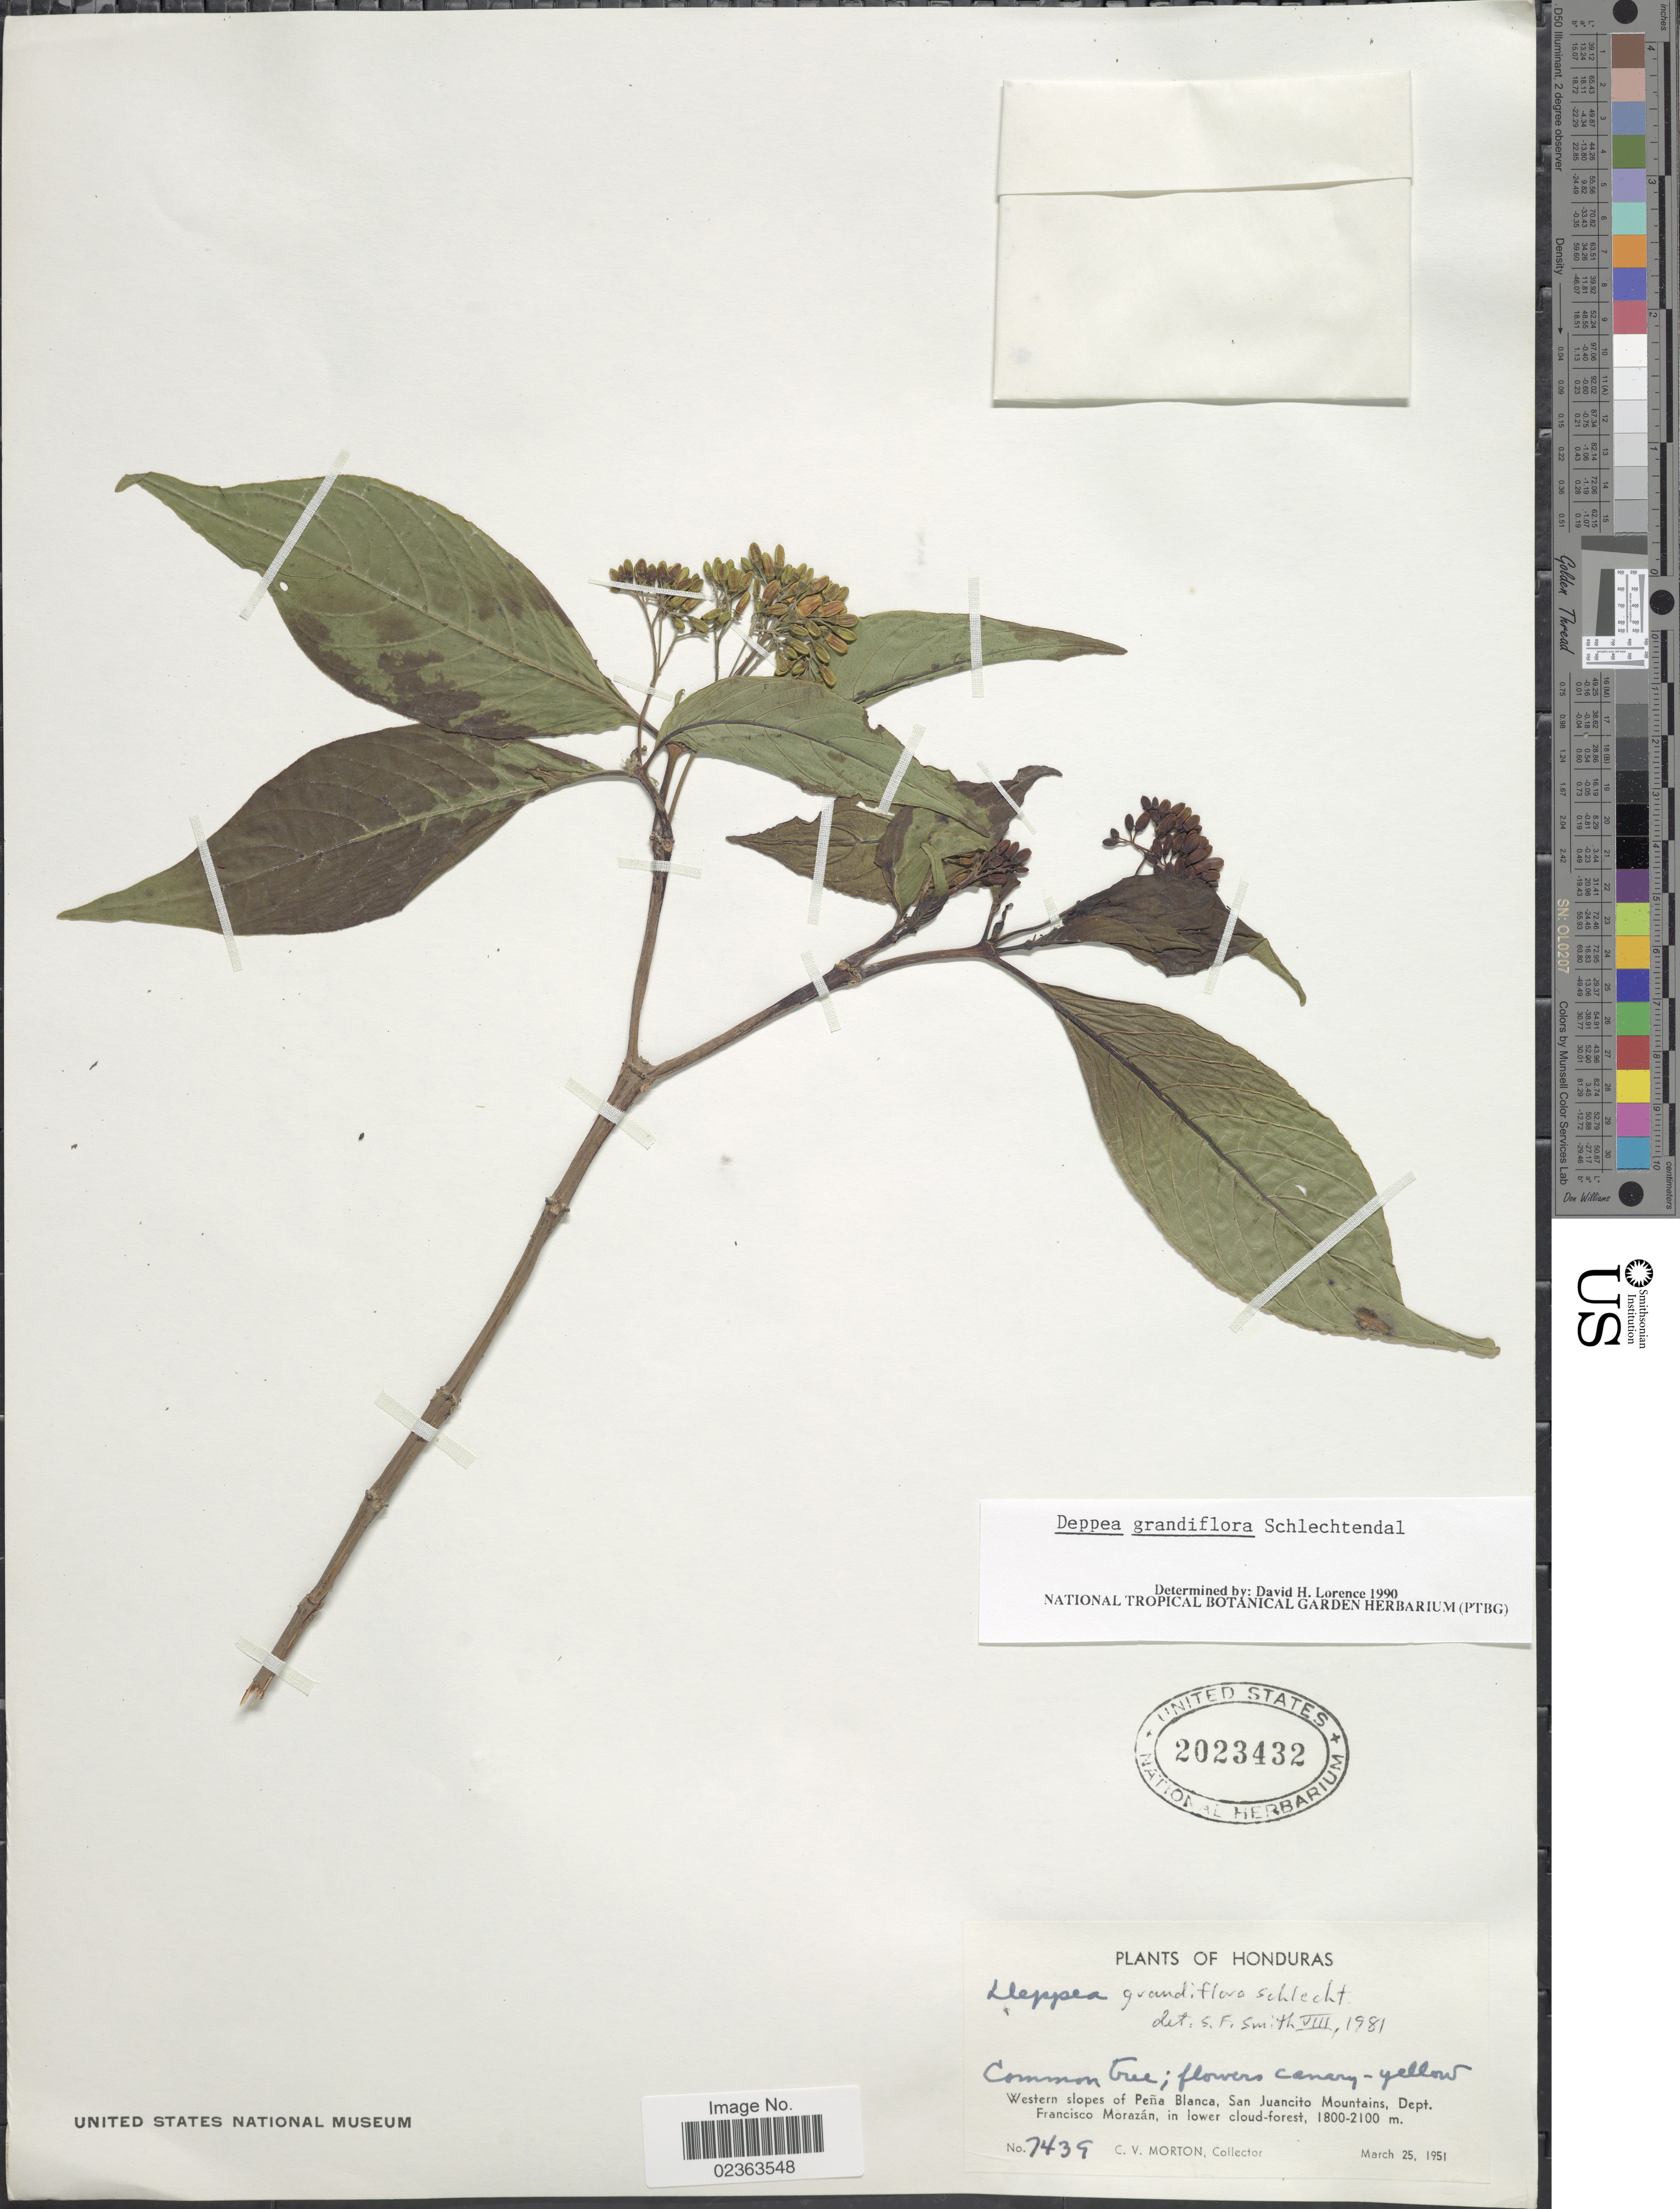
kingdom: Plantae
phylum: Tracheophyta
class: Magnoliopsida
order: Gentianales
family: Rubiaceae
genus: Deppea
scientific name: Deppea grandiflora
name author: Schltdl.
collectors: C. V. Morton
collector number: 7439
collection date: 1951-03-25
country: Honduras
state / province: Fco. Morazán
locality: Western slopes of Peña Blanca, San Juancito Mountains, Dept. Francisco Morazán, in lower cloud-forest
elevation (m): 1800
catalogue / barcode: US 2023432